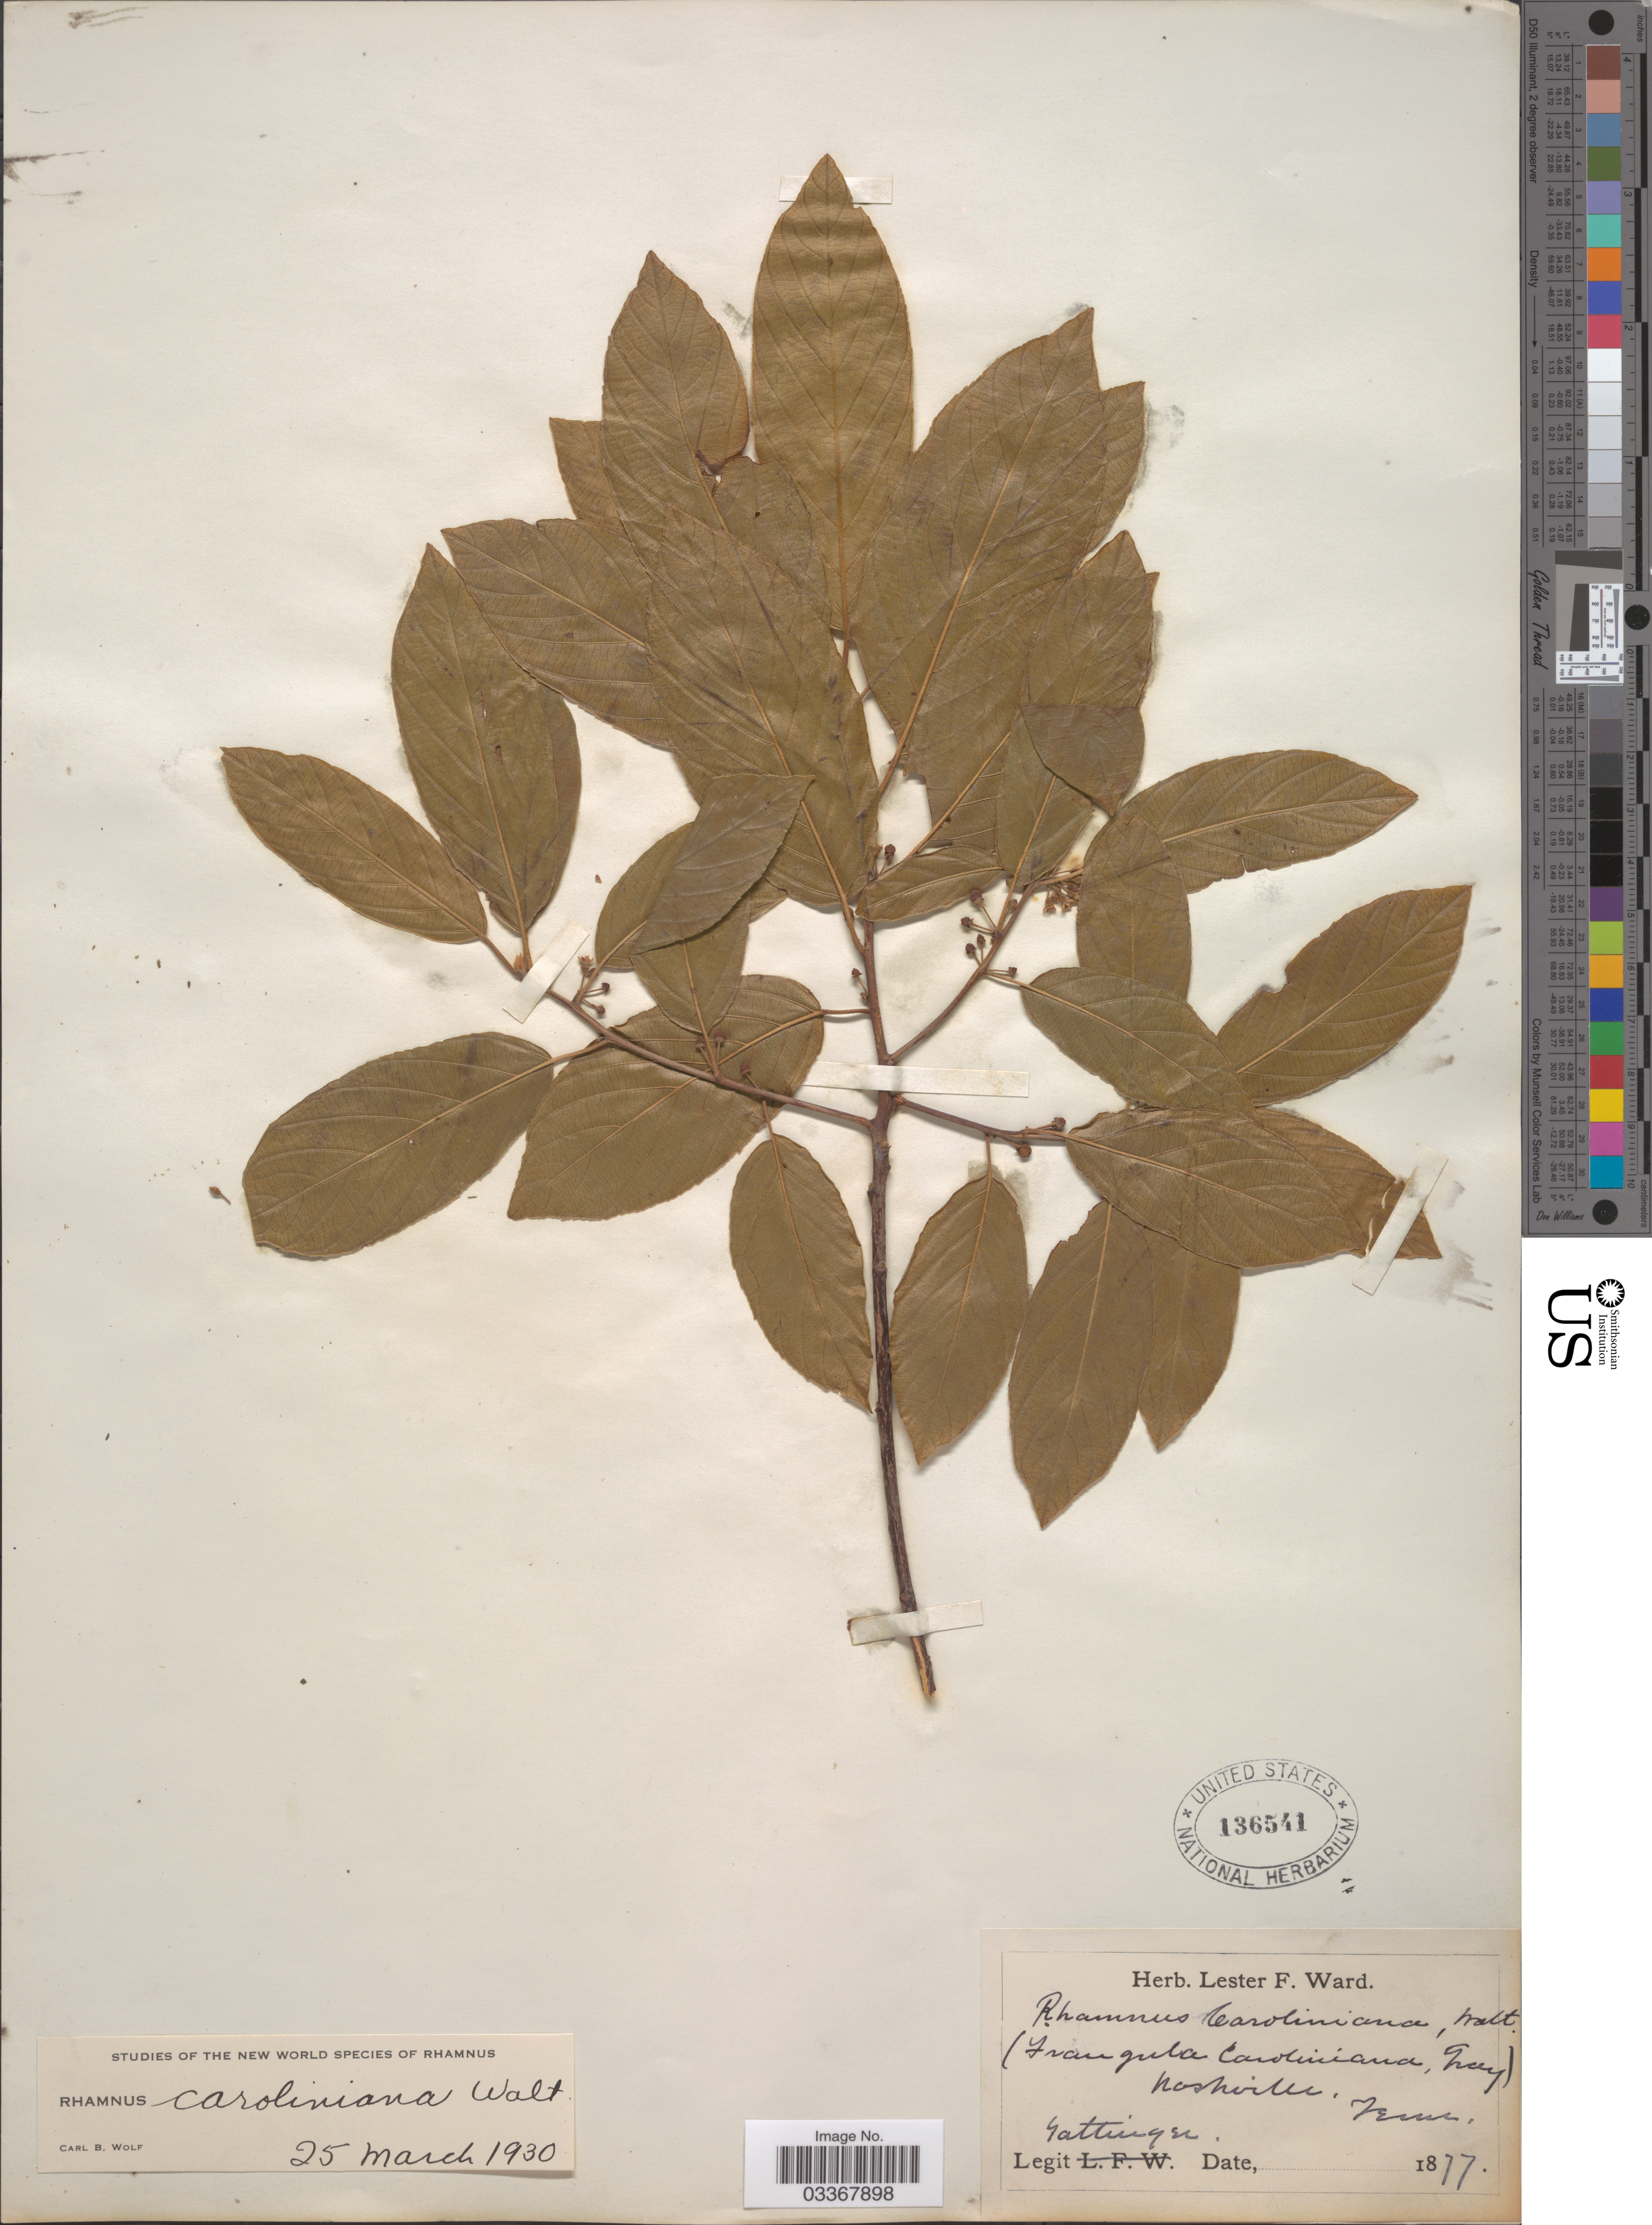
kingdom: Plantae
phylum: Tracheophyta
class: Magnoliopsida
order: Rosales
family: Rhamnaceae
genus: Frangula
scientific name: Frangula caroliniana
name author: (Walter) A. Gray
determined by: Strong, Mark T., (BOT), Smithsonian Institution - National Museum of Natural History (UNITED STATES)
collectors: Gattinger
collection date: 1877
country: United States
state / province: Tennessee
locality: Nashville.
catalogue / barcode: US 136541